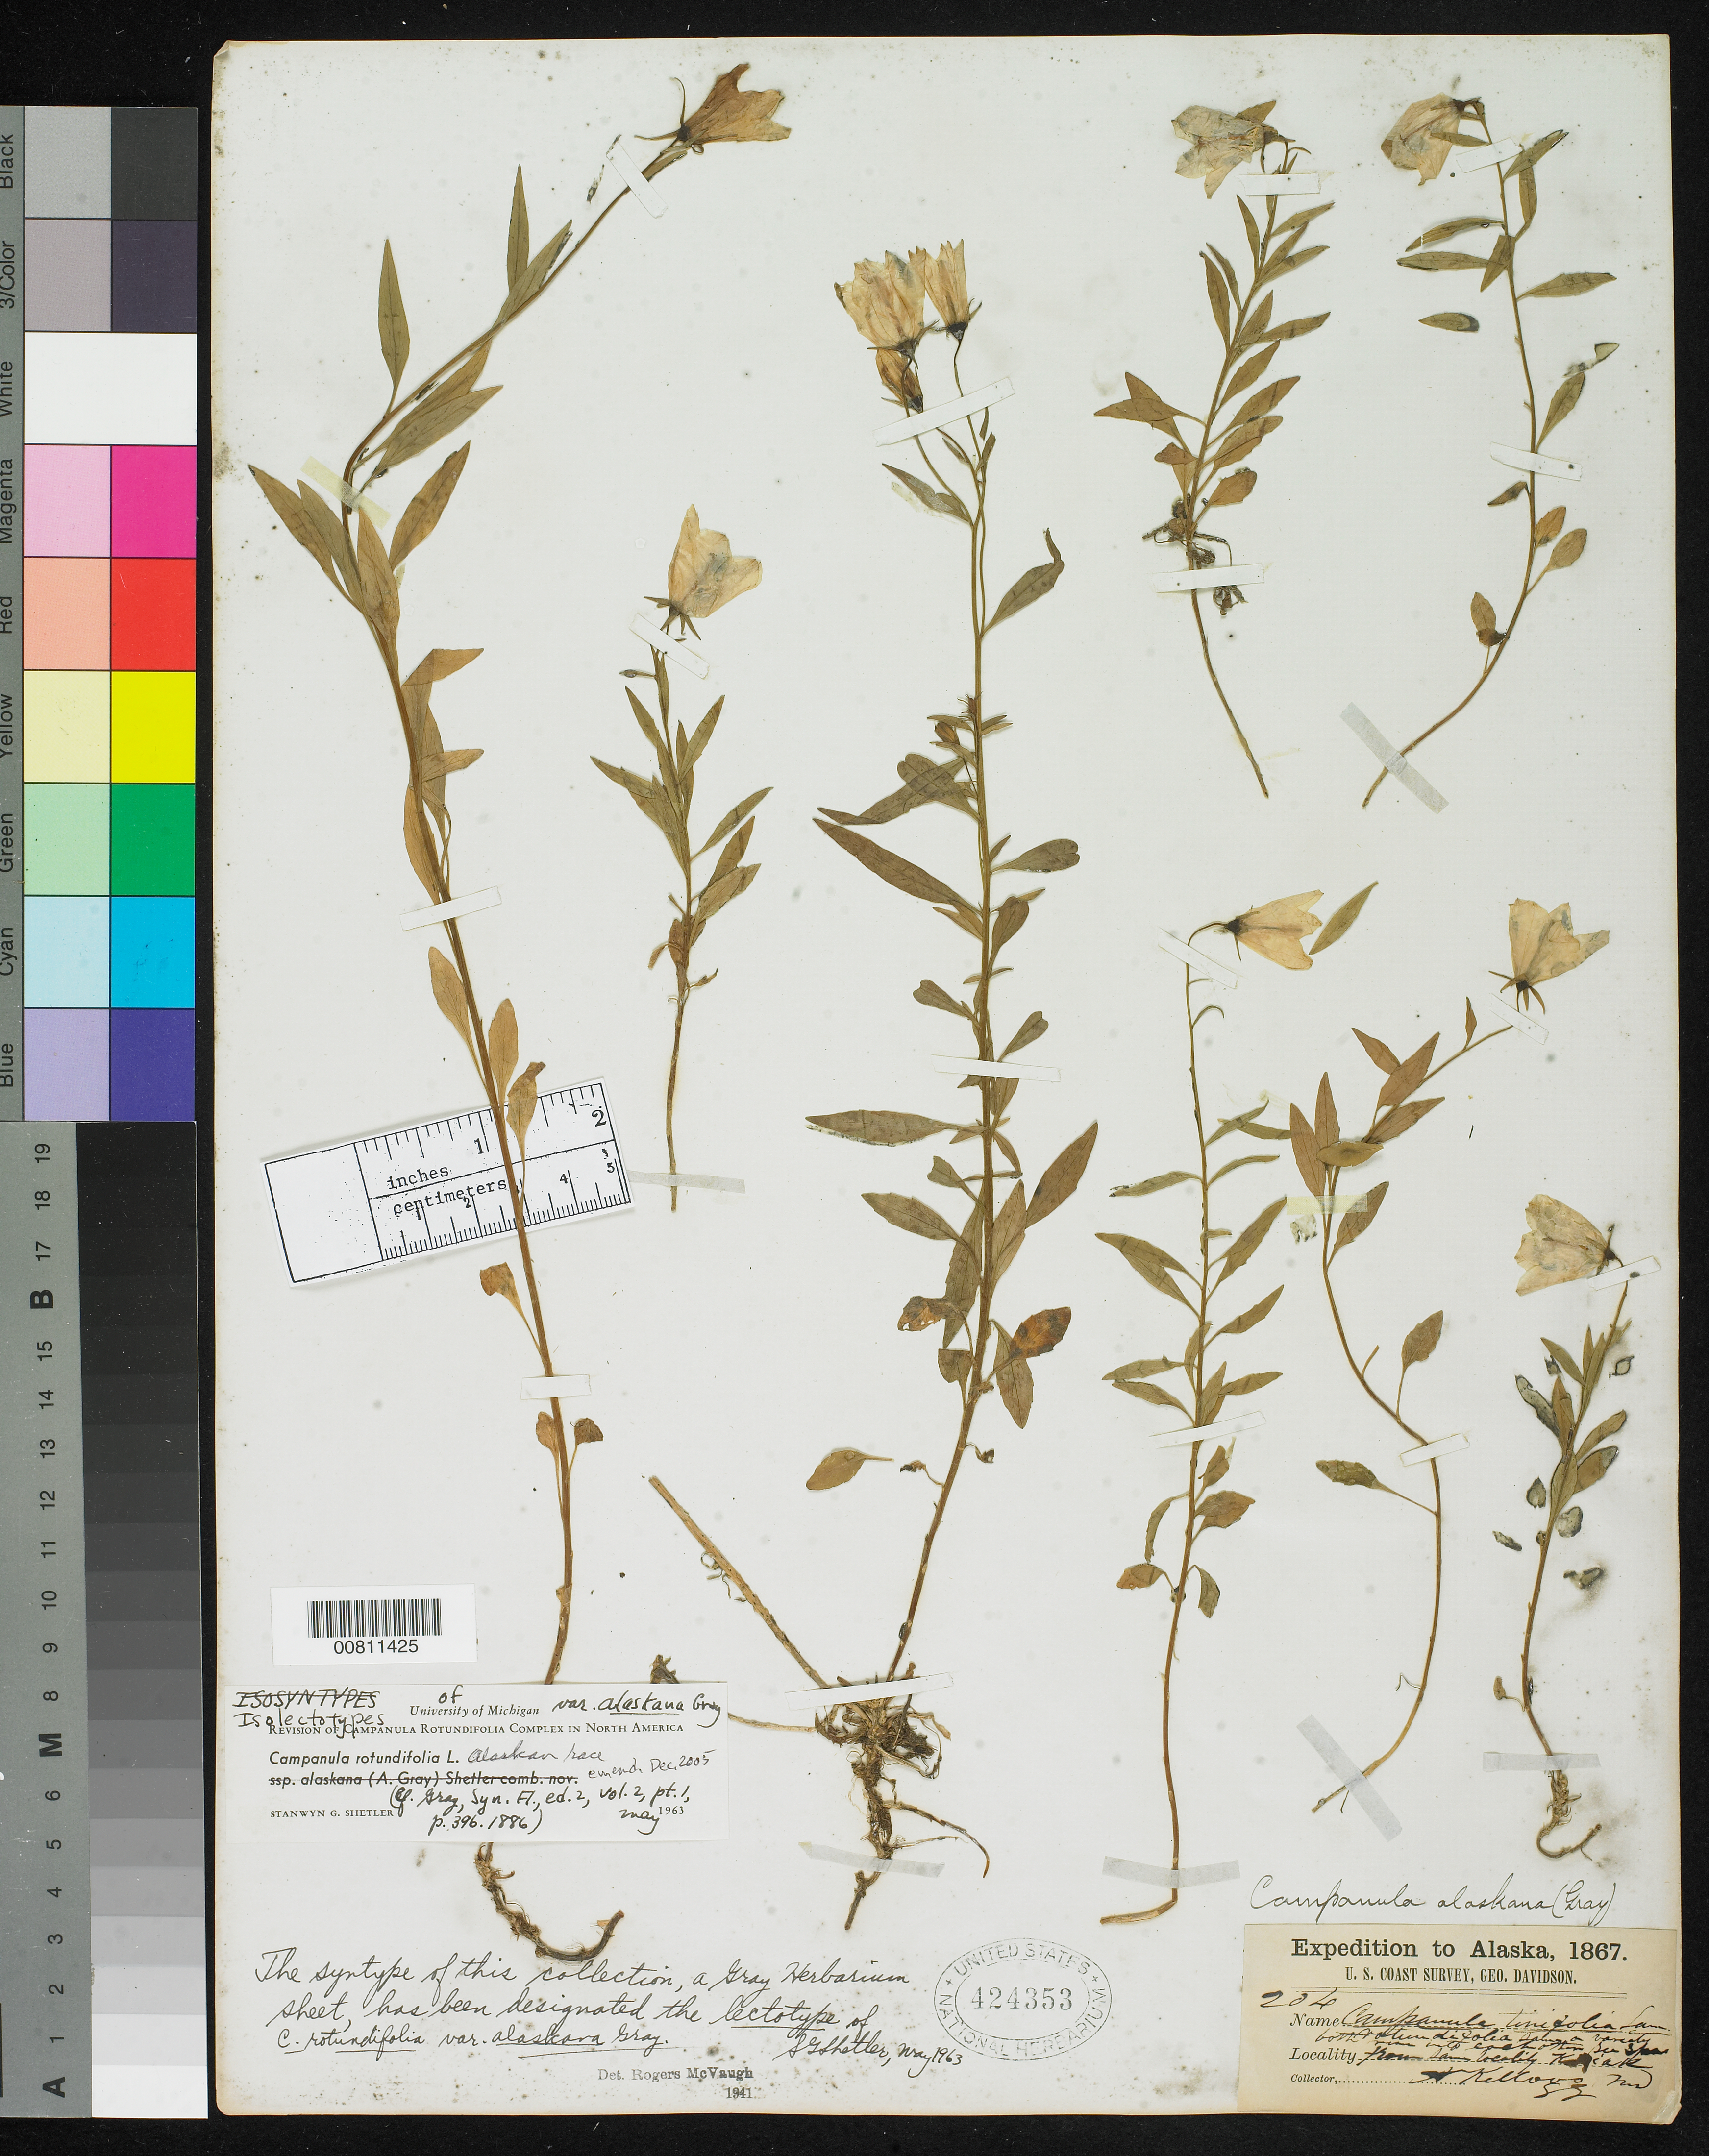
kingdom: Plantae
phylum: Tracheophyta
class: Magnoliopsida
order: Asterales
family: Campanulaceae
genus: Campanula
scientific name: Campanula rotundifolia var. alaskana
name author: A. Gray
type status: Isosyntype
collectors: A. Kellogg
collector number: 204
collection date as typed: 1867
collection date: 1867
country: United States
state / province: Alaska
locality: Kodiak.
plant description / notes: "Alaskan race".; Specimen annotated "isolectotype" but lectotypification apparently never published.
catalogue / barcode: US 424353